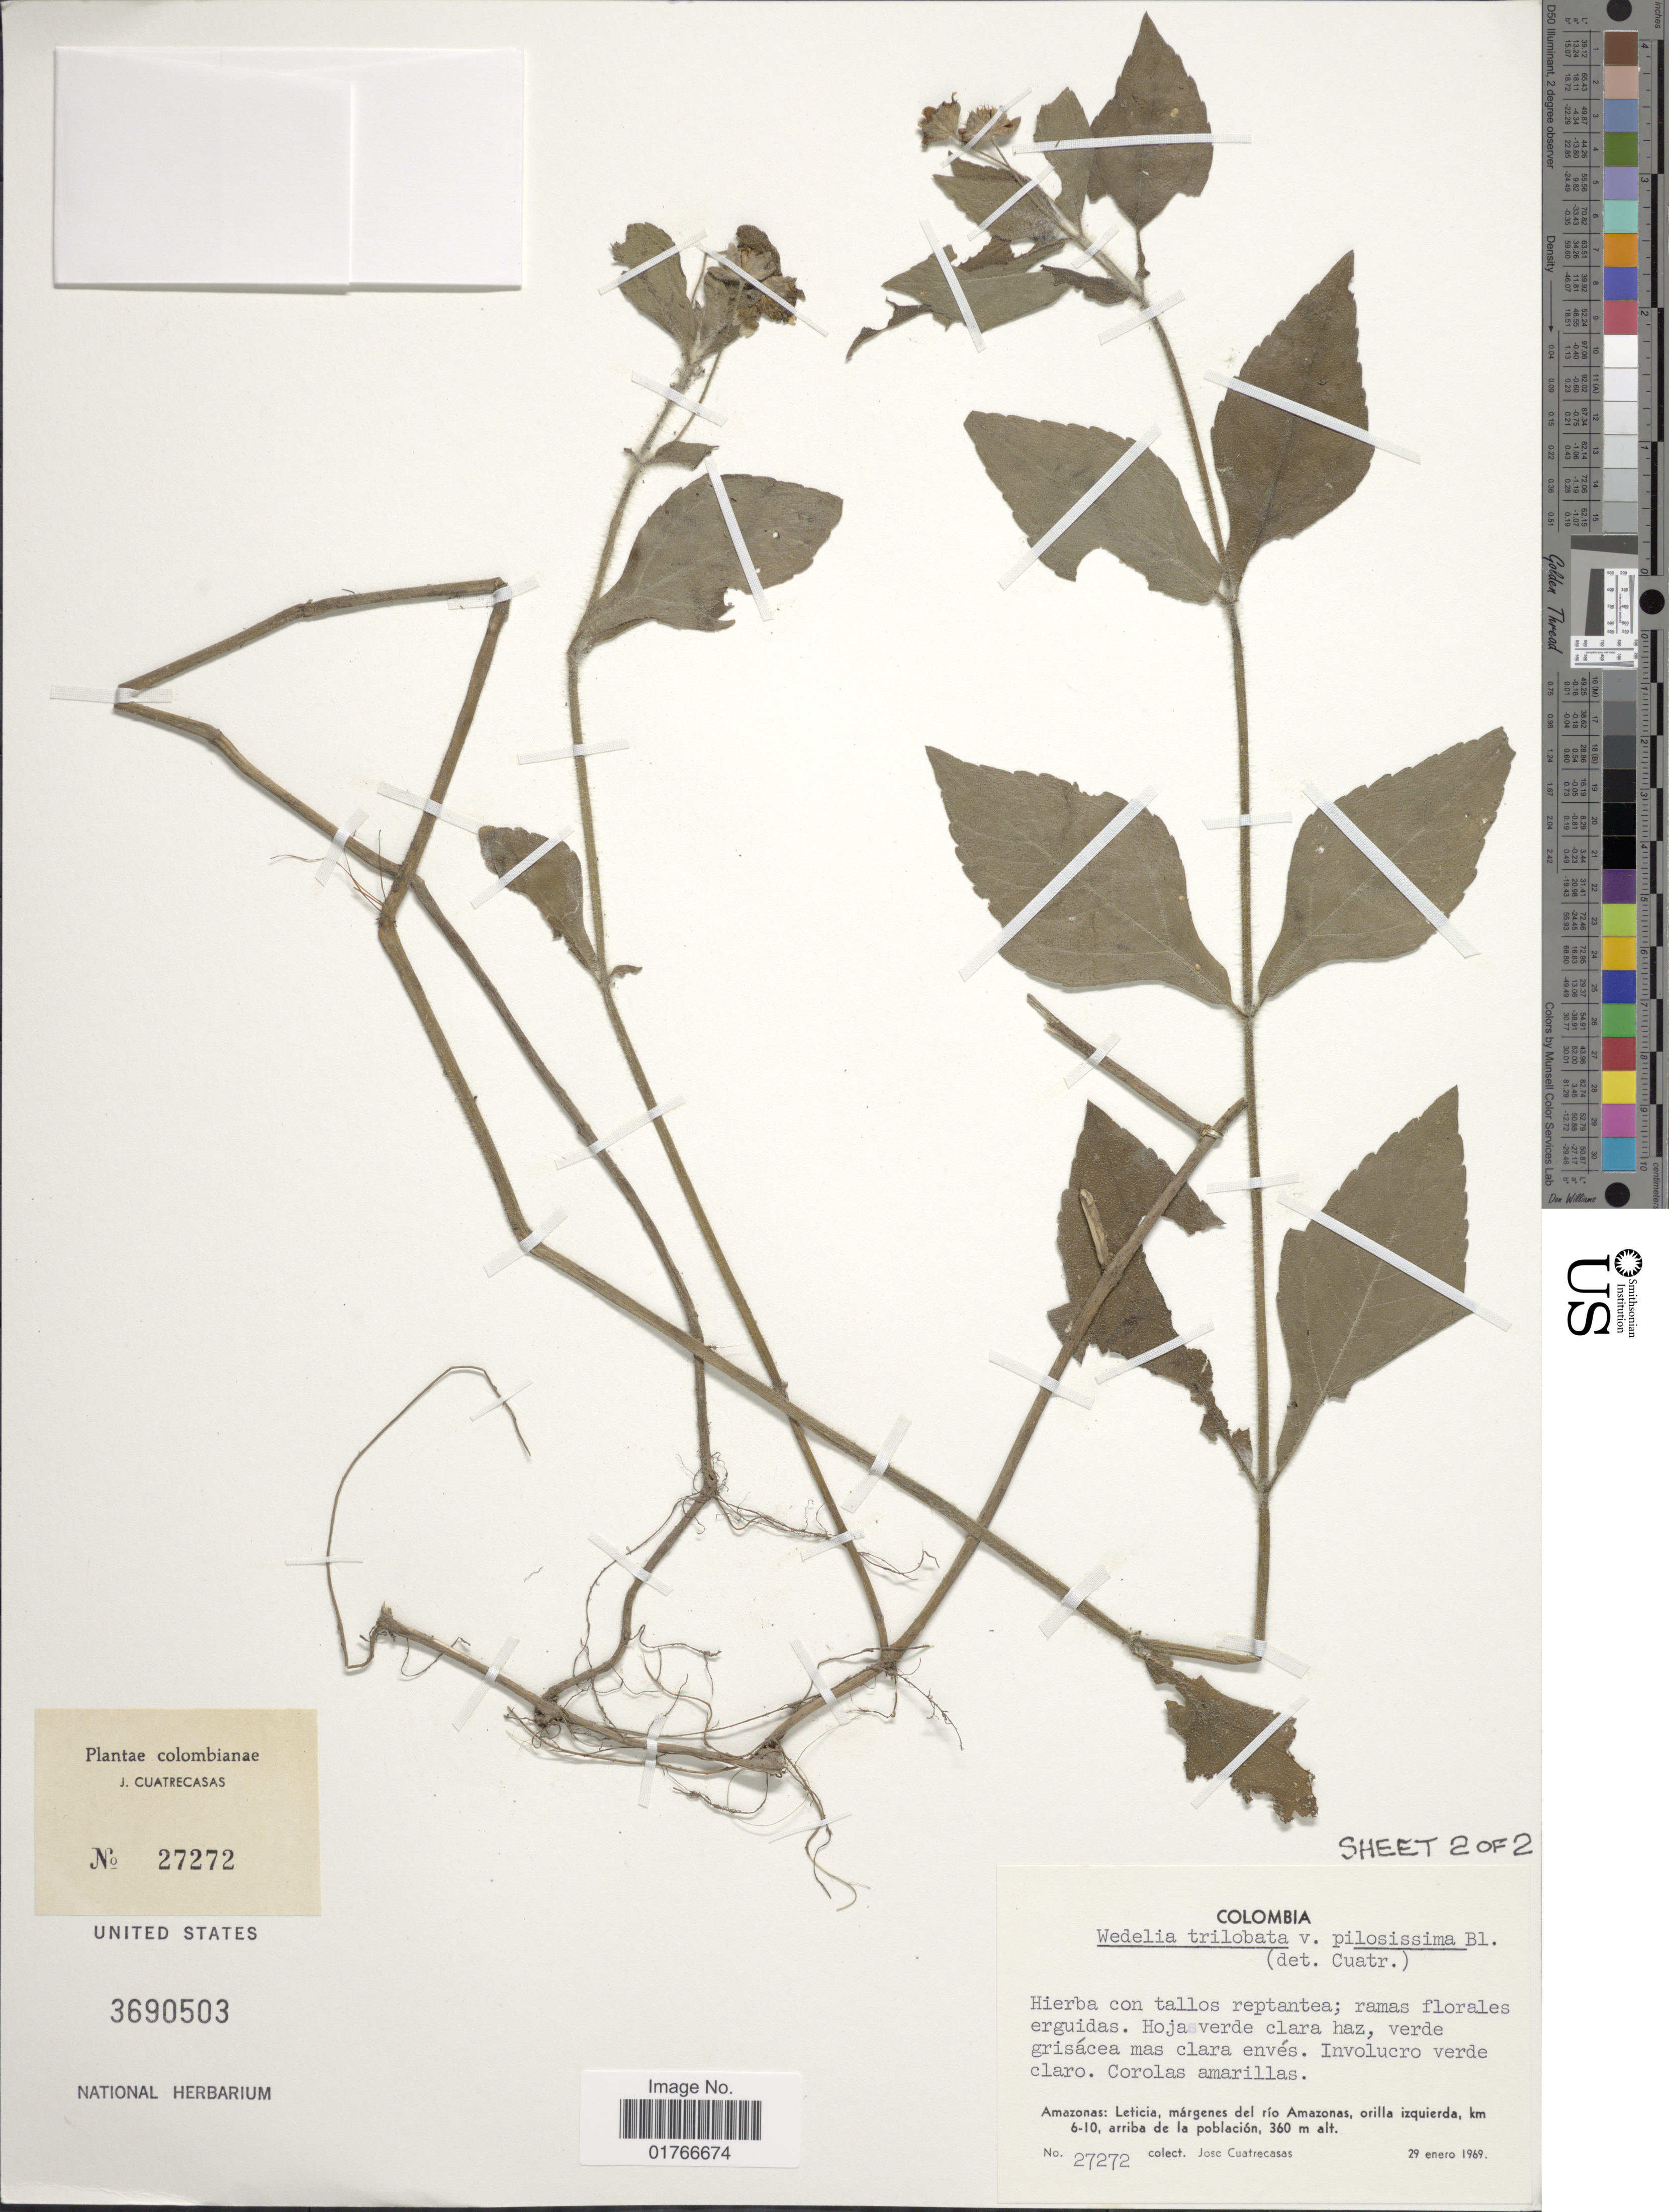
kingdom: Plantae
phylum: Tracheophyta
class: Magnoliopsida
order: Asterales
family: Asteraceae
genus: Wedelia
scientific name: Wedelia trilobata var. pilosissima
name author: S.F. Blake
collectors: J. Cuatrecasas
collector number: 27272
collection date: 1969-01-29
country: Colombia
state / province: Amazônas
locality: Leticia, margenes del rio Amazonas, orilla izquierda, km 6-10, arriba de la poblaccion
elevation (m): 360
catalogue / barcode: US 3690503